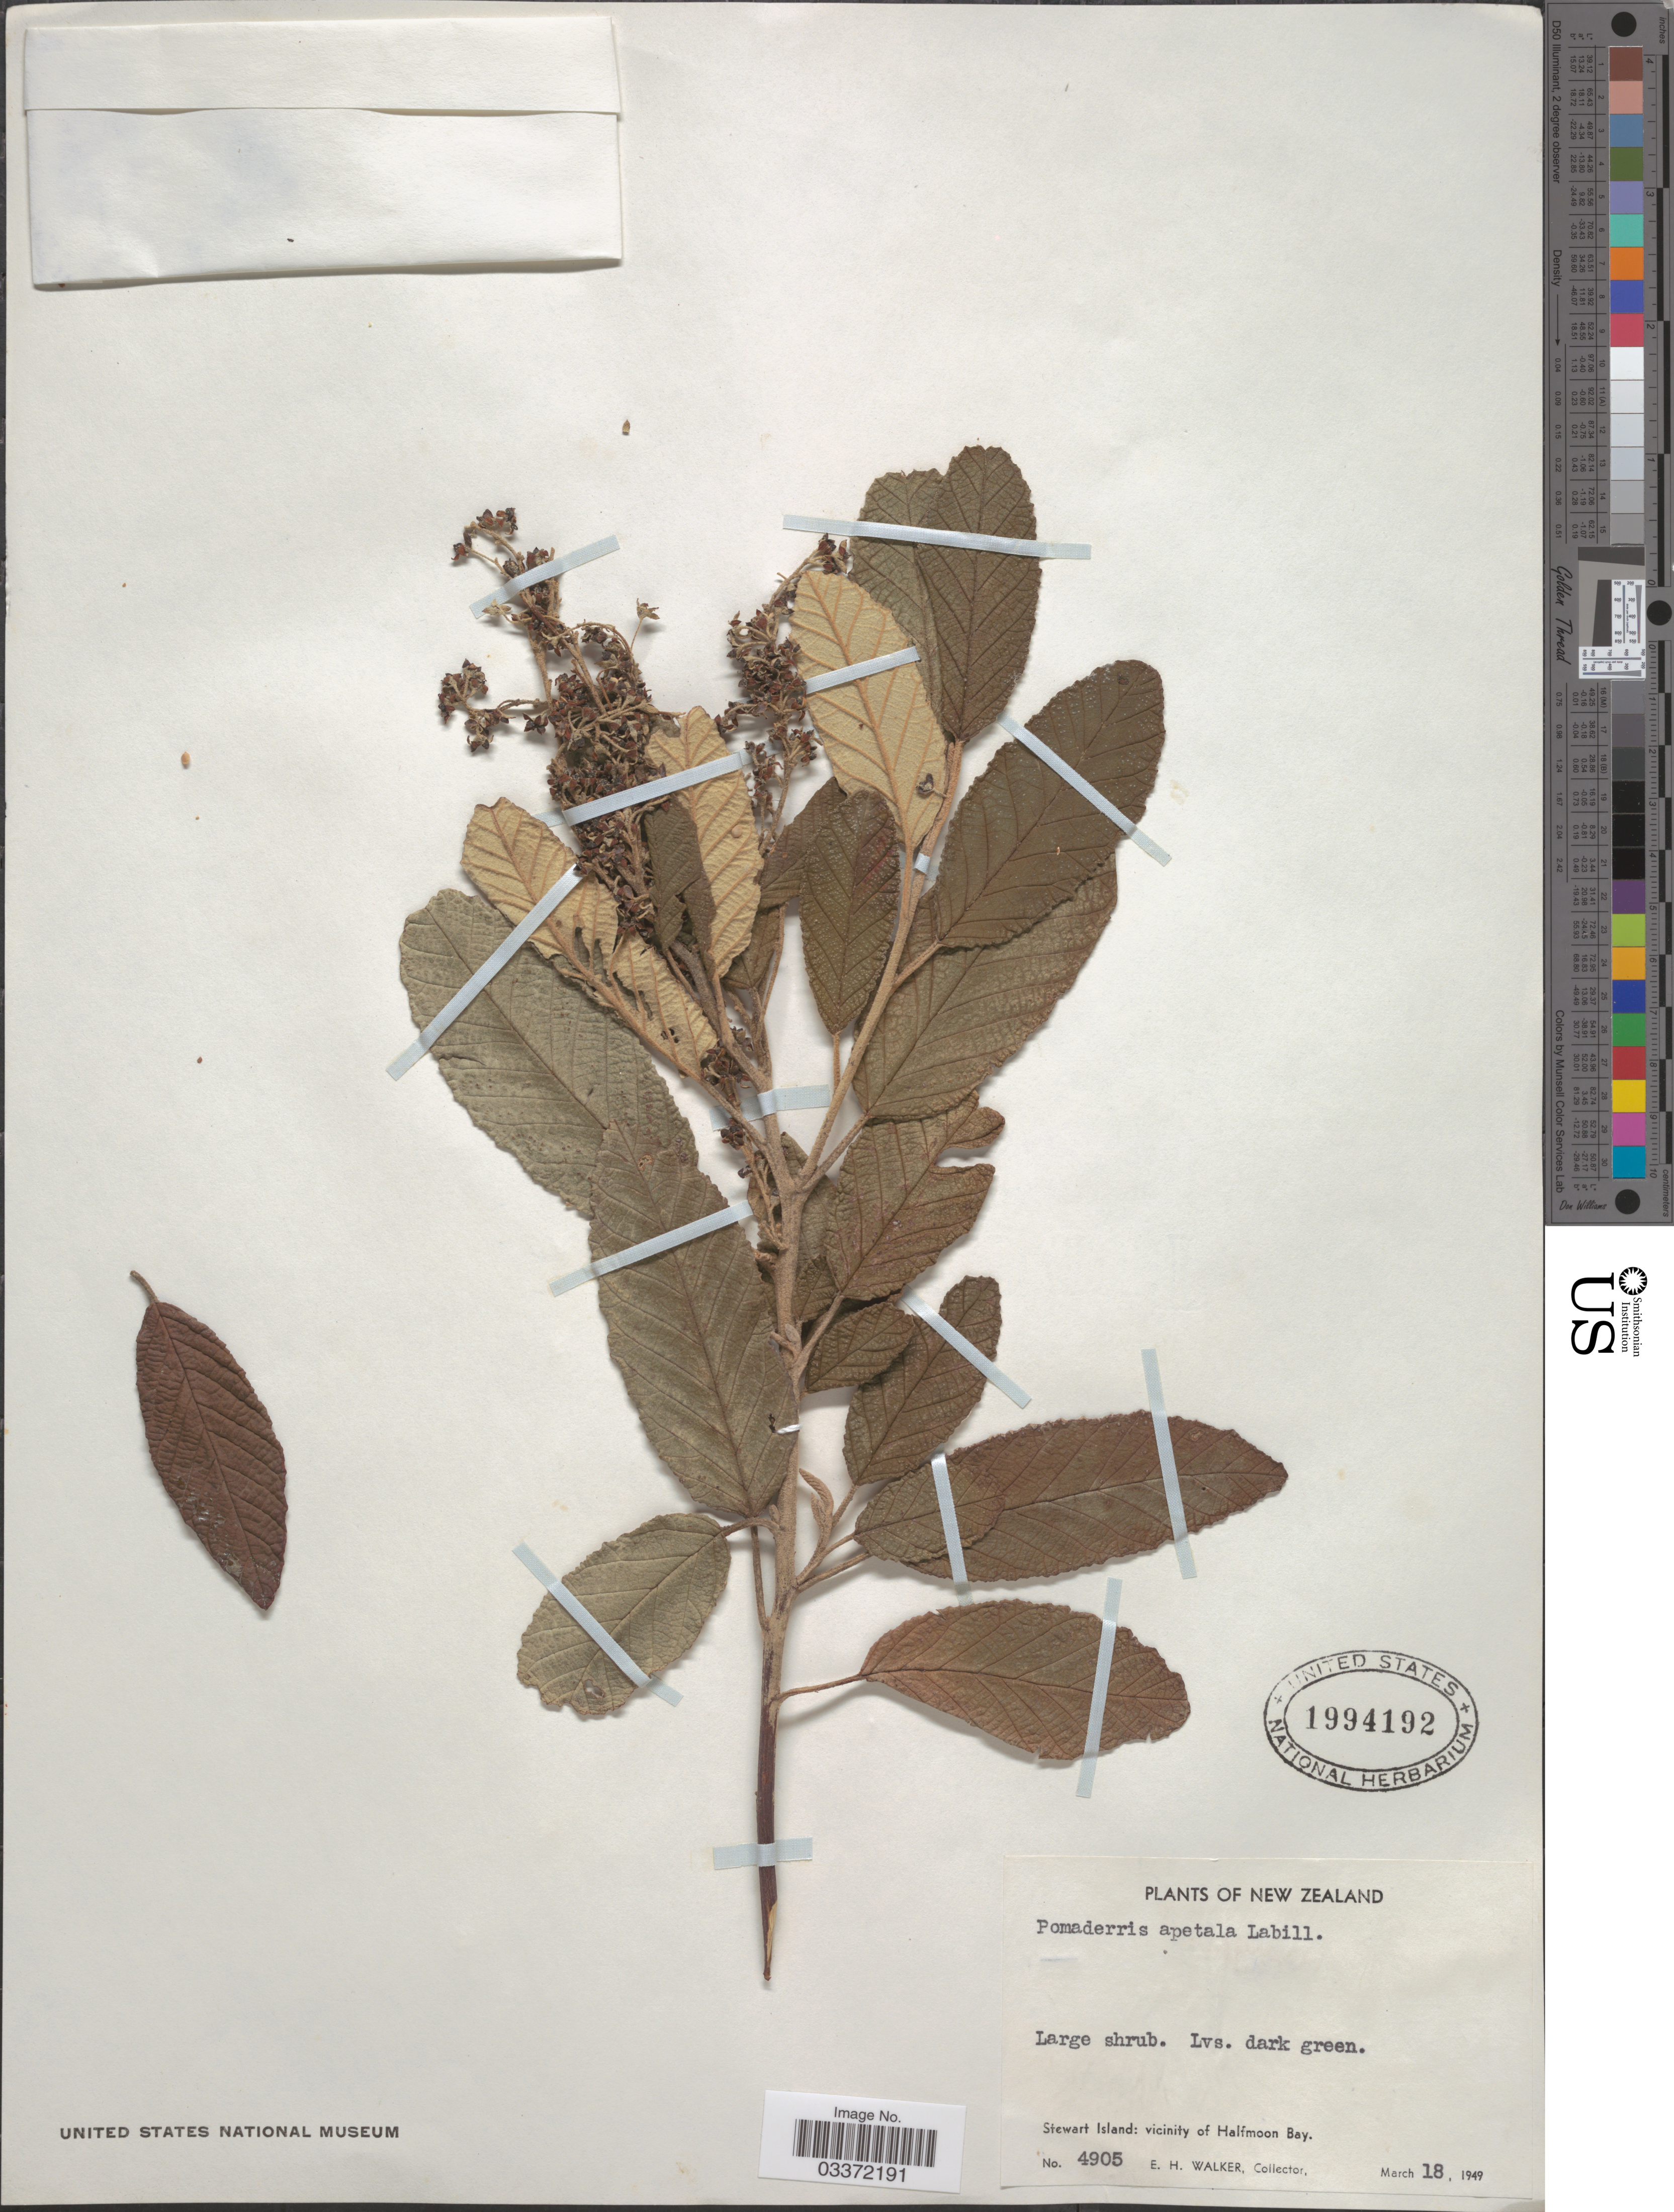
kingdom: Plantae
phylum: Tracheophyta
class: Magnoliopsida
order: Rosales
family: Rhamnaceae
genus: Pomaderris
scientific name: Pomaderris apetala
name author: Labill.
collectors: E. H. Walker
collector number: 4905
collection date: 1949-03-18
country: New Zealand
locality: Stewart Island: vicinity of Halfmoon Bay.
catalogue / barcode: US 1994192